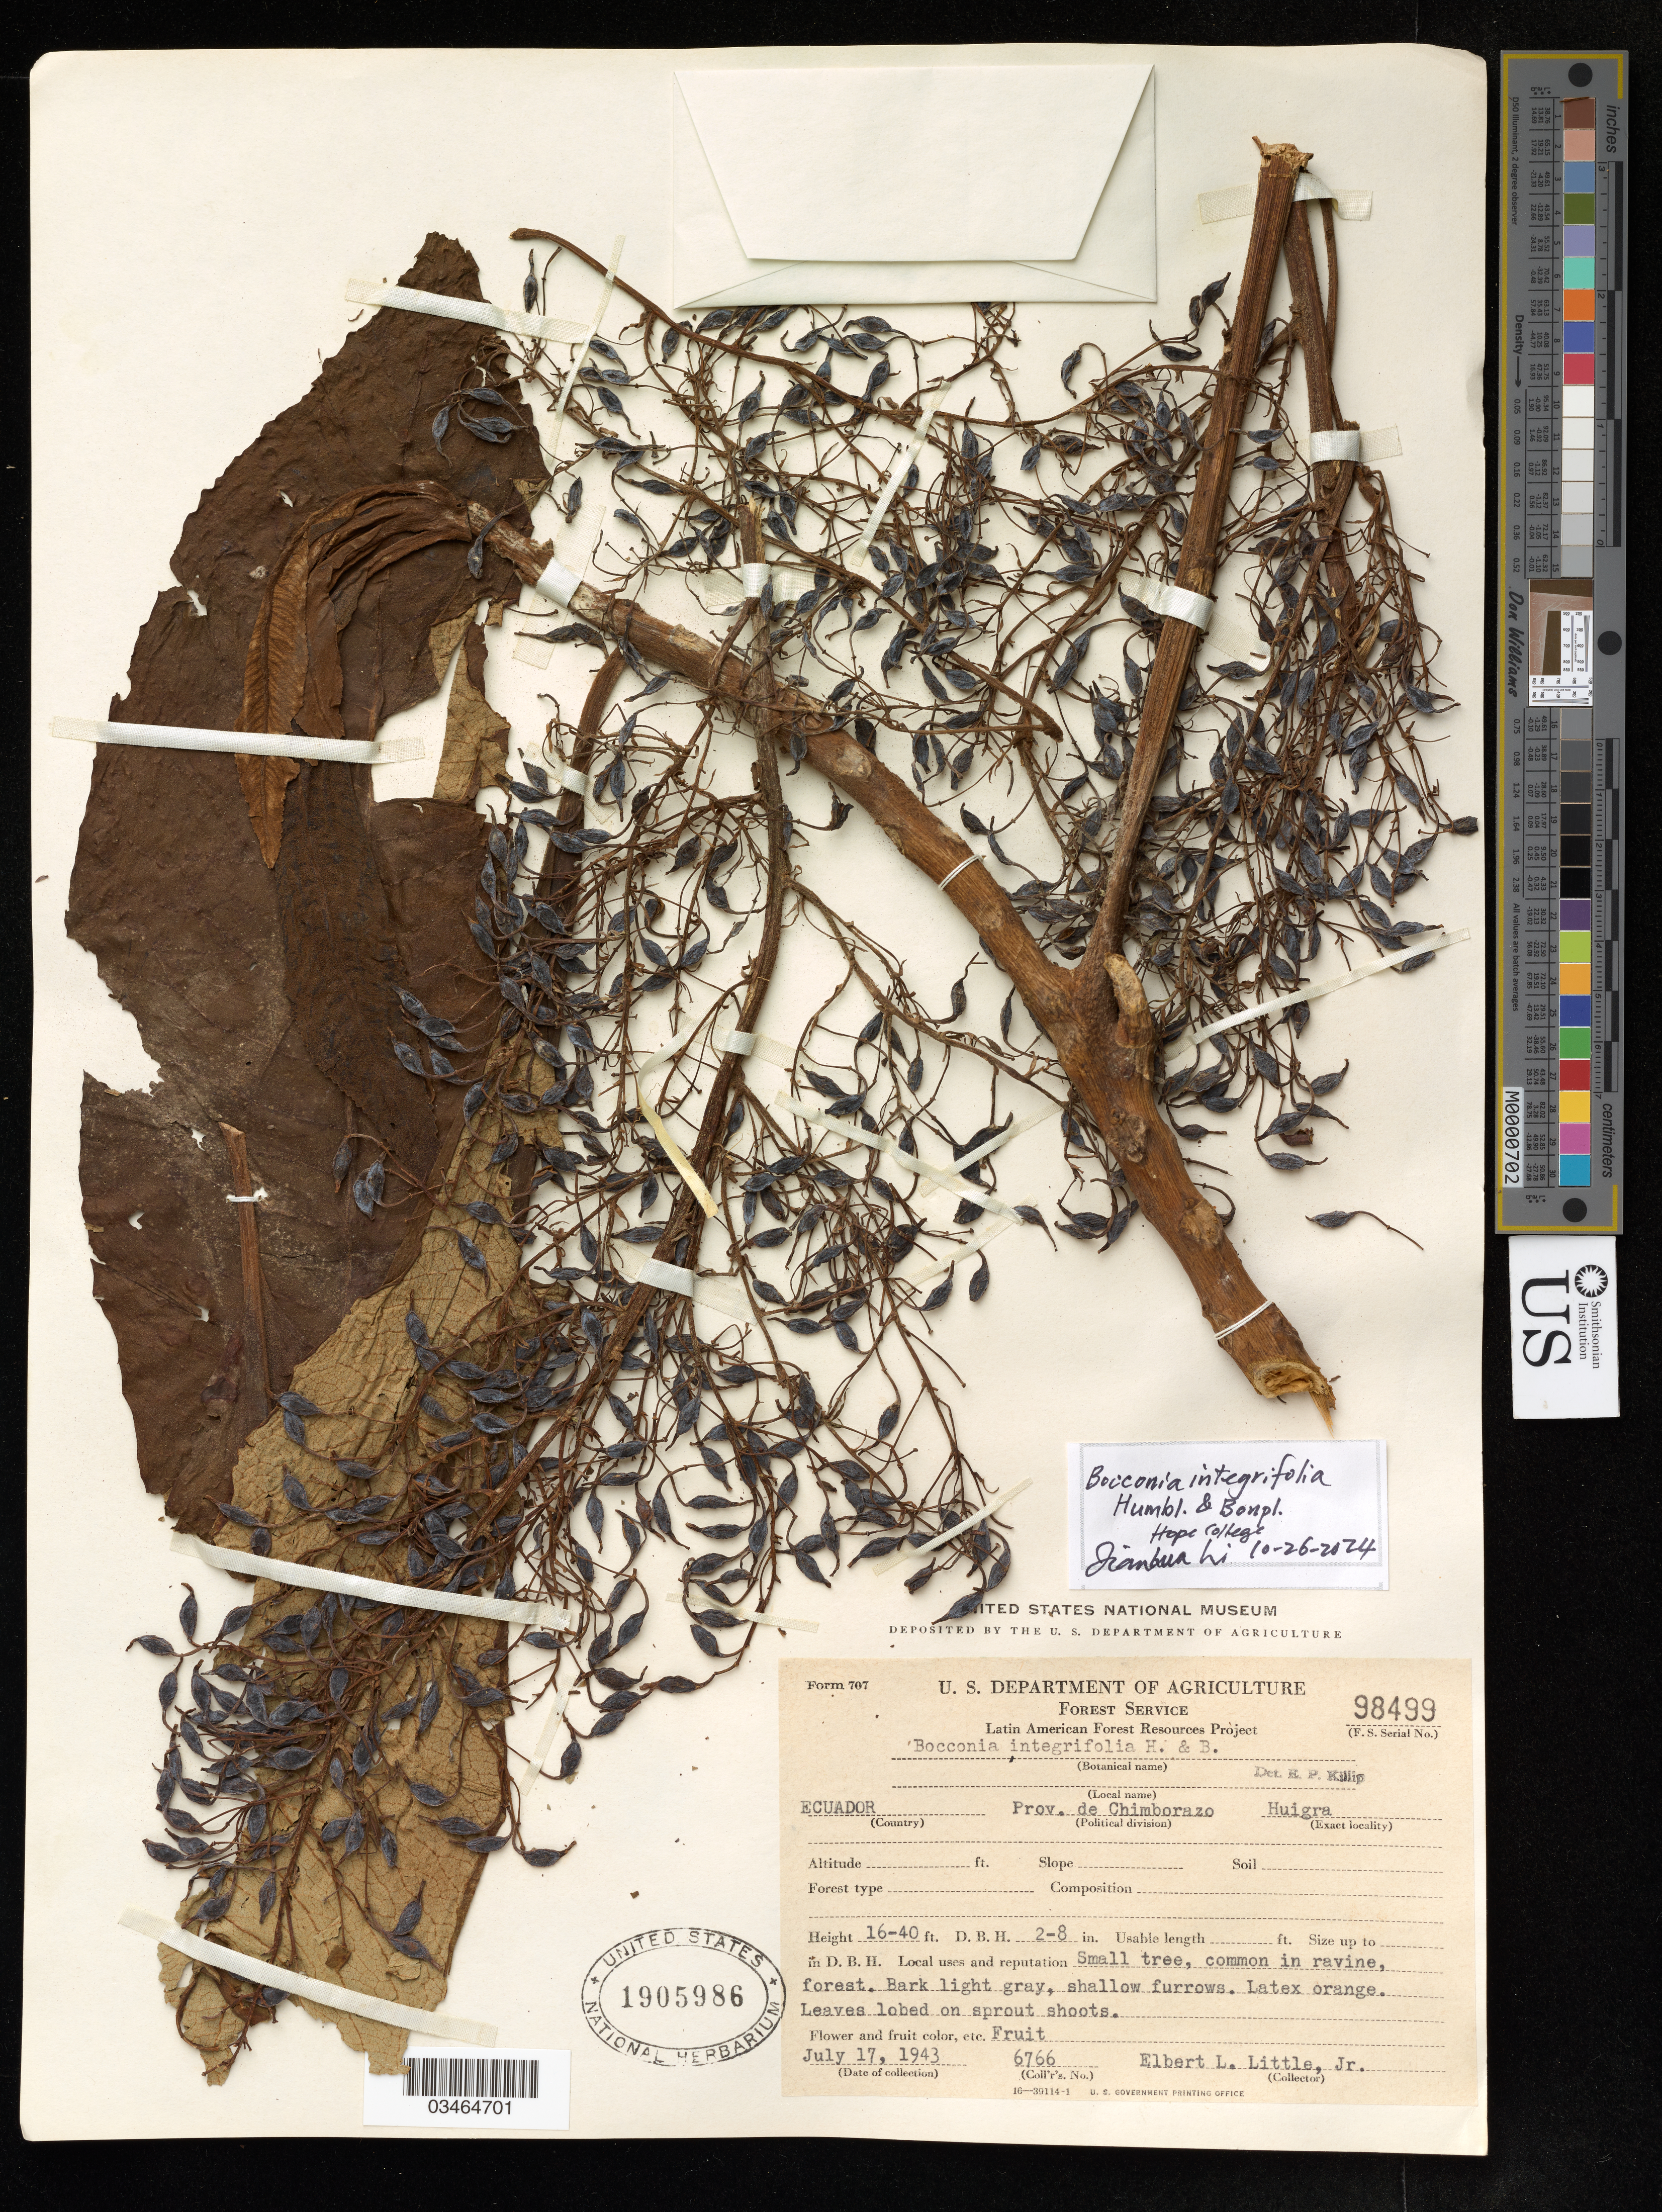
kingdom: Plantae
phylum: Tracheophyta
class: Magnoliopsida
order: Ranunculales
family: Papaveraceae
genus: Bocconia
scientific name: Bocconia integrifolia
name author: Bonpl.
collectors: E. L. Little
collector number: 6766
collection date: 1943-07-17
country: Ecuador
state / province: Chimborazo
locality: Huigra.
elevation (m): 5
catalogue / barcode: US 1905986